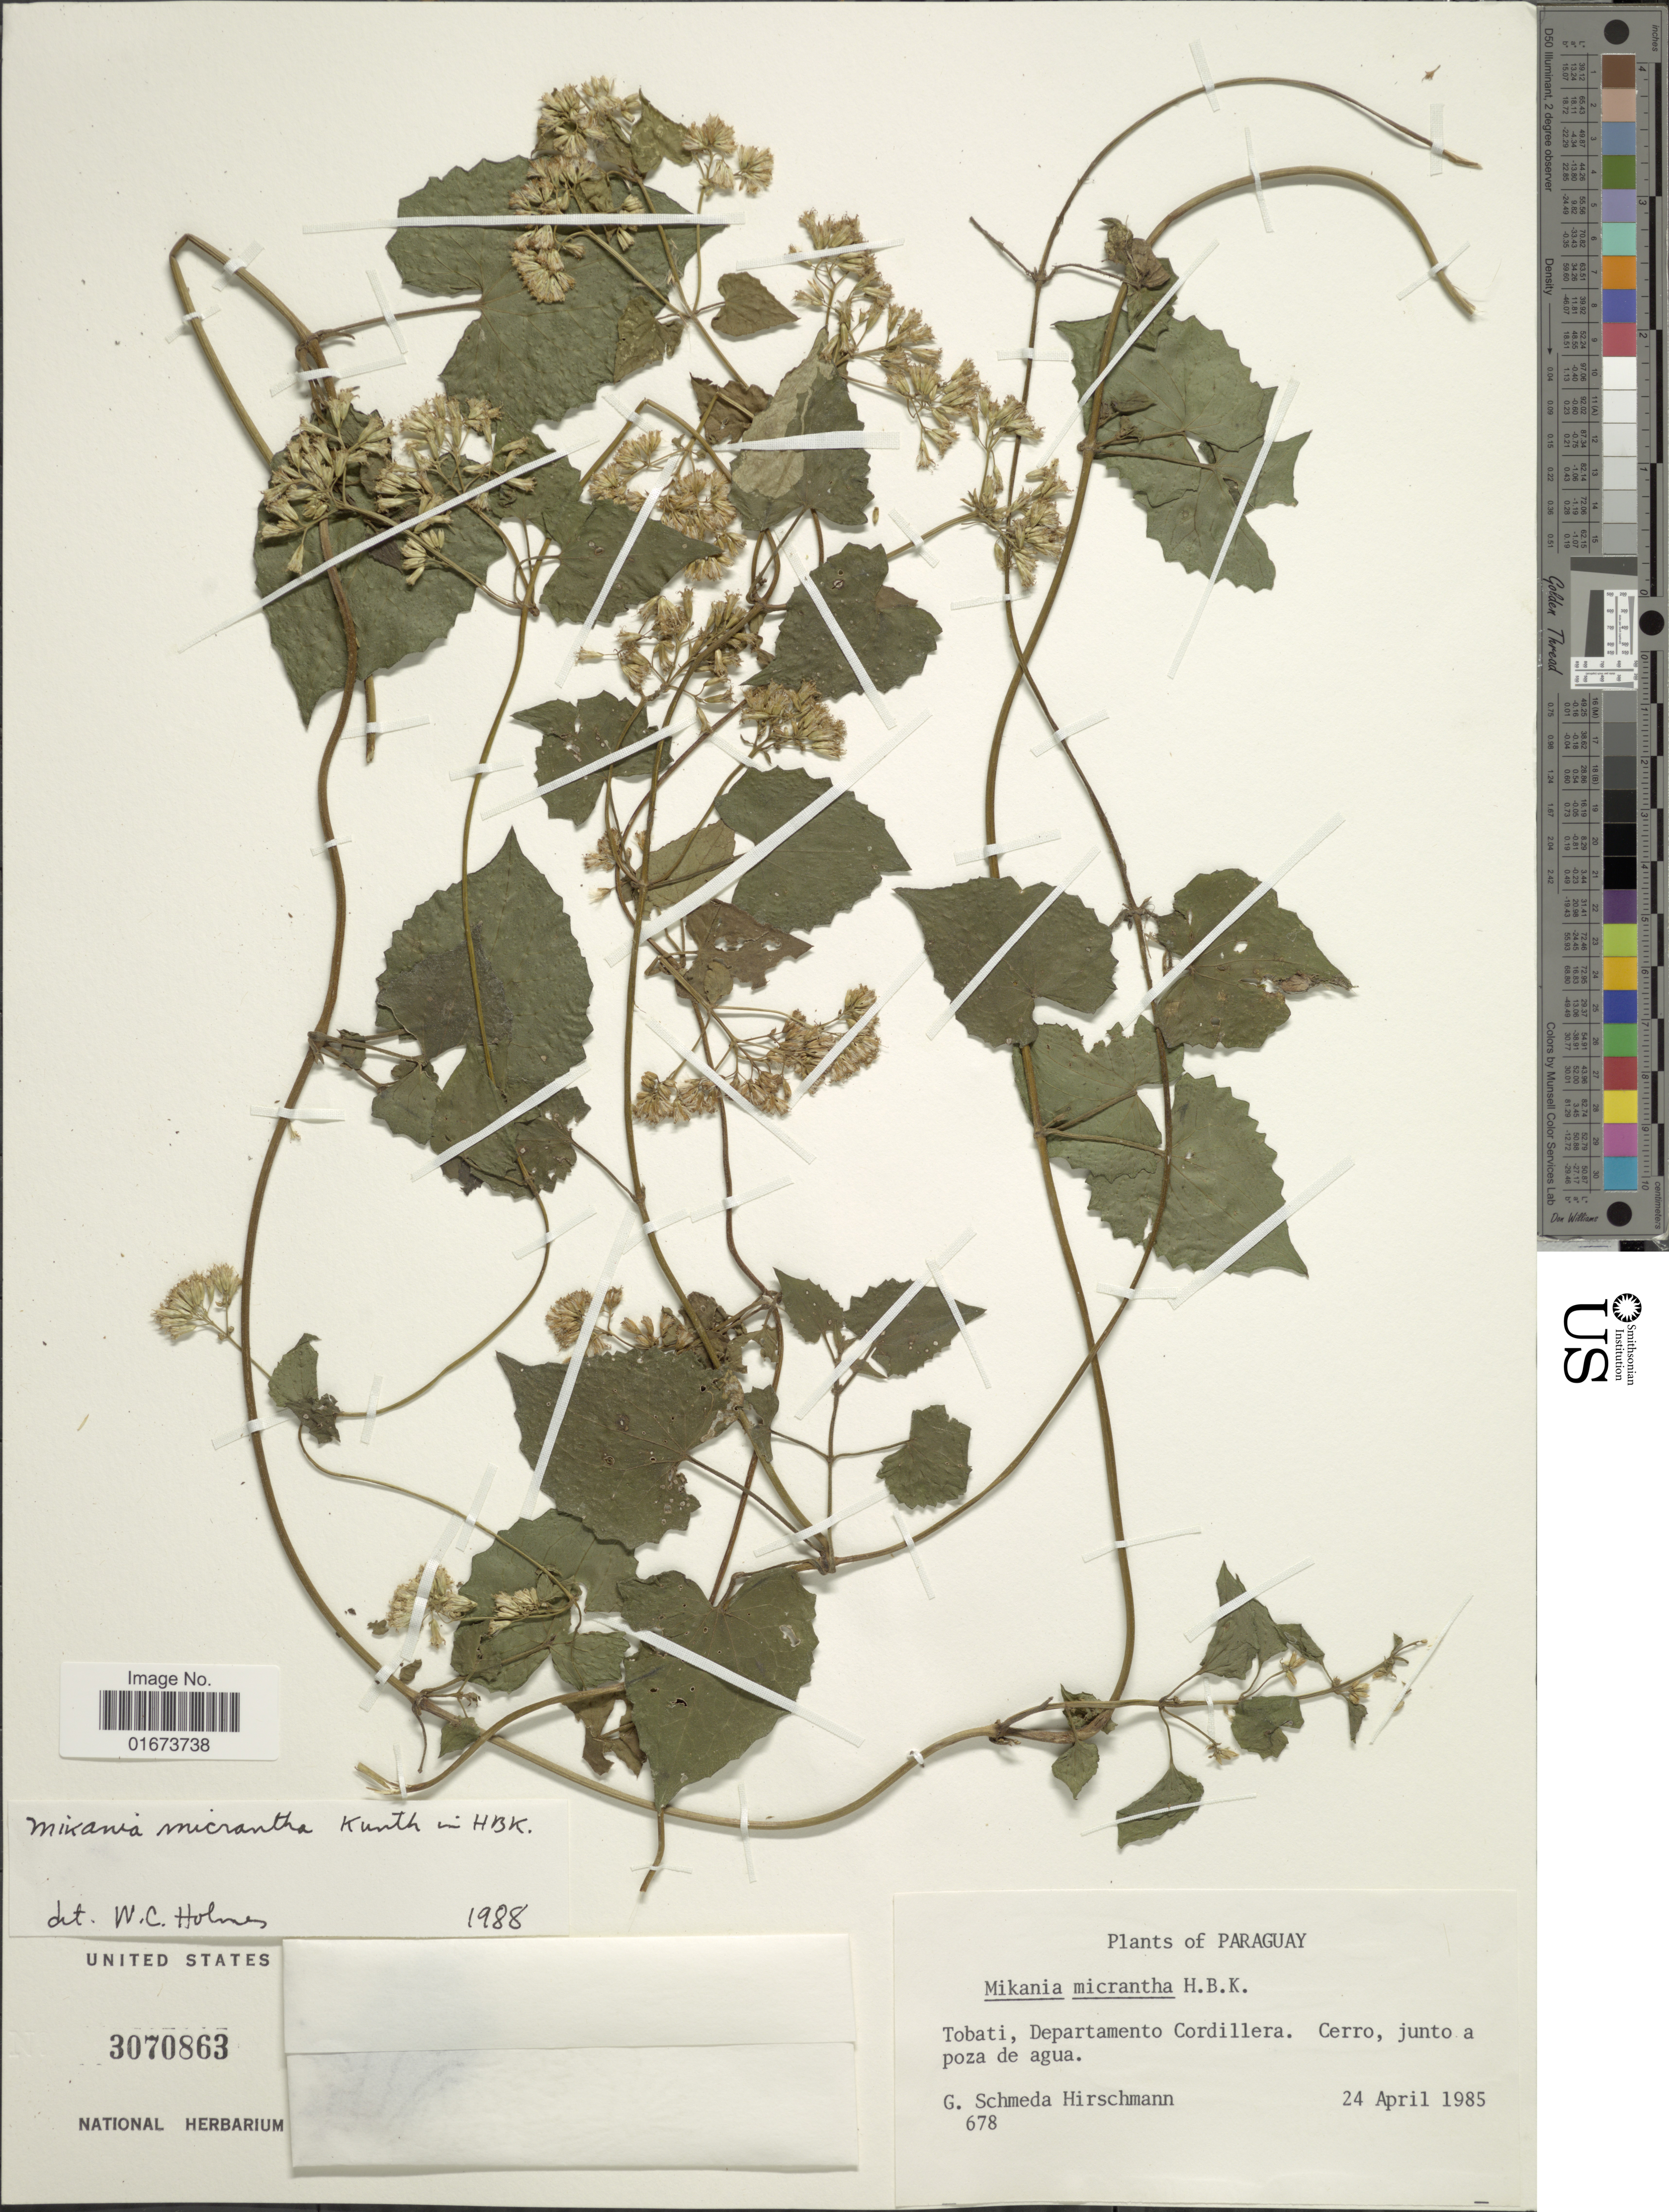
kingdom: Plantae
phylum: Tracheophyta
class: Magnoliopsida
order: Asterales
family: Asteraceae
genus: Mikania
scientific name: Mikania micrantha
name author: Kunth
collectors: G. Hirschmann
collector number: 678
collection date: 1985-04-24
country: Paraguay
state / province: Cordillera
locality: Tobati, Departamento Cordillera. Cerro, junto a poza de agua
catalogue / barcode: US 3070863